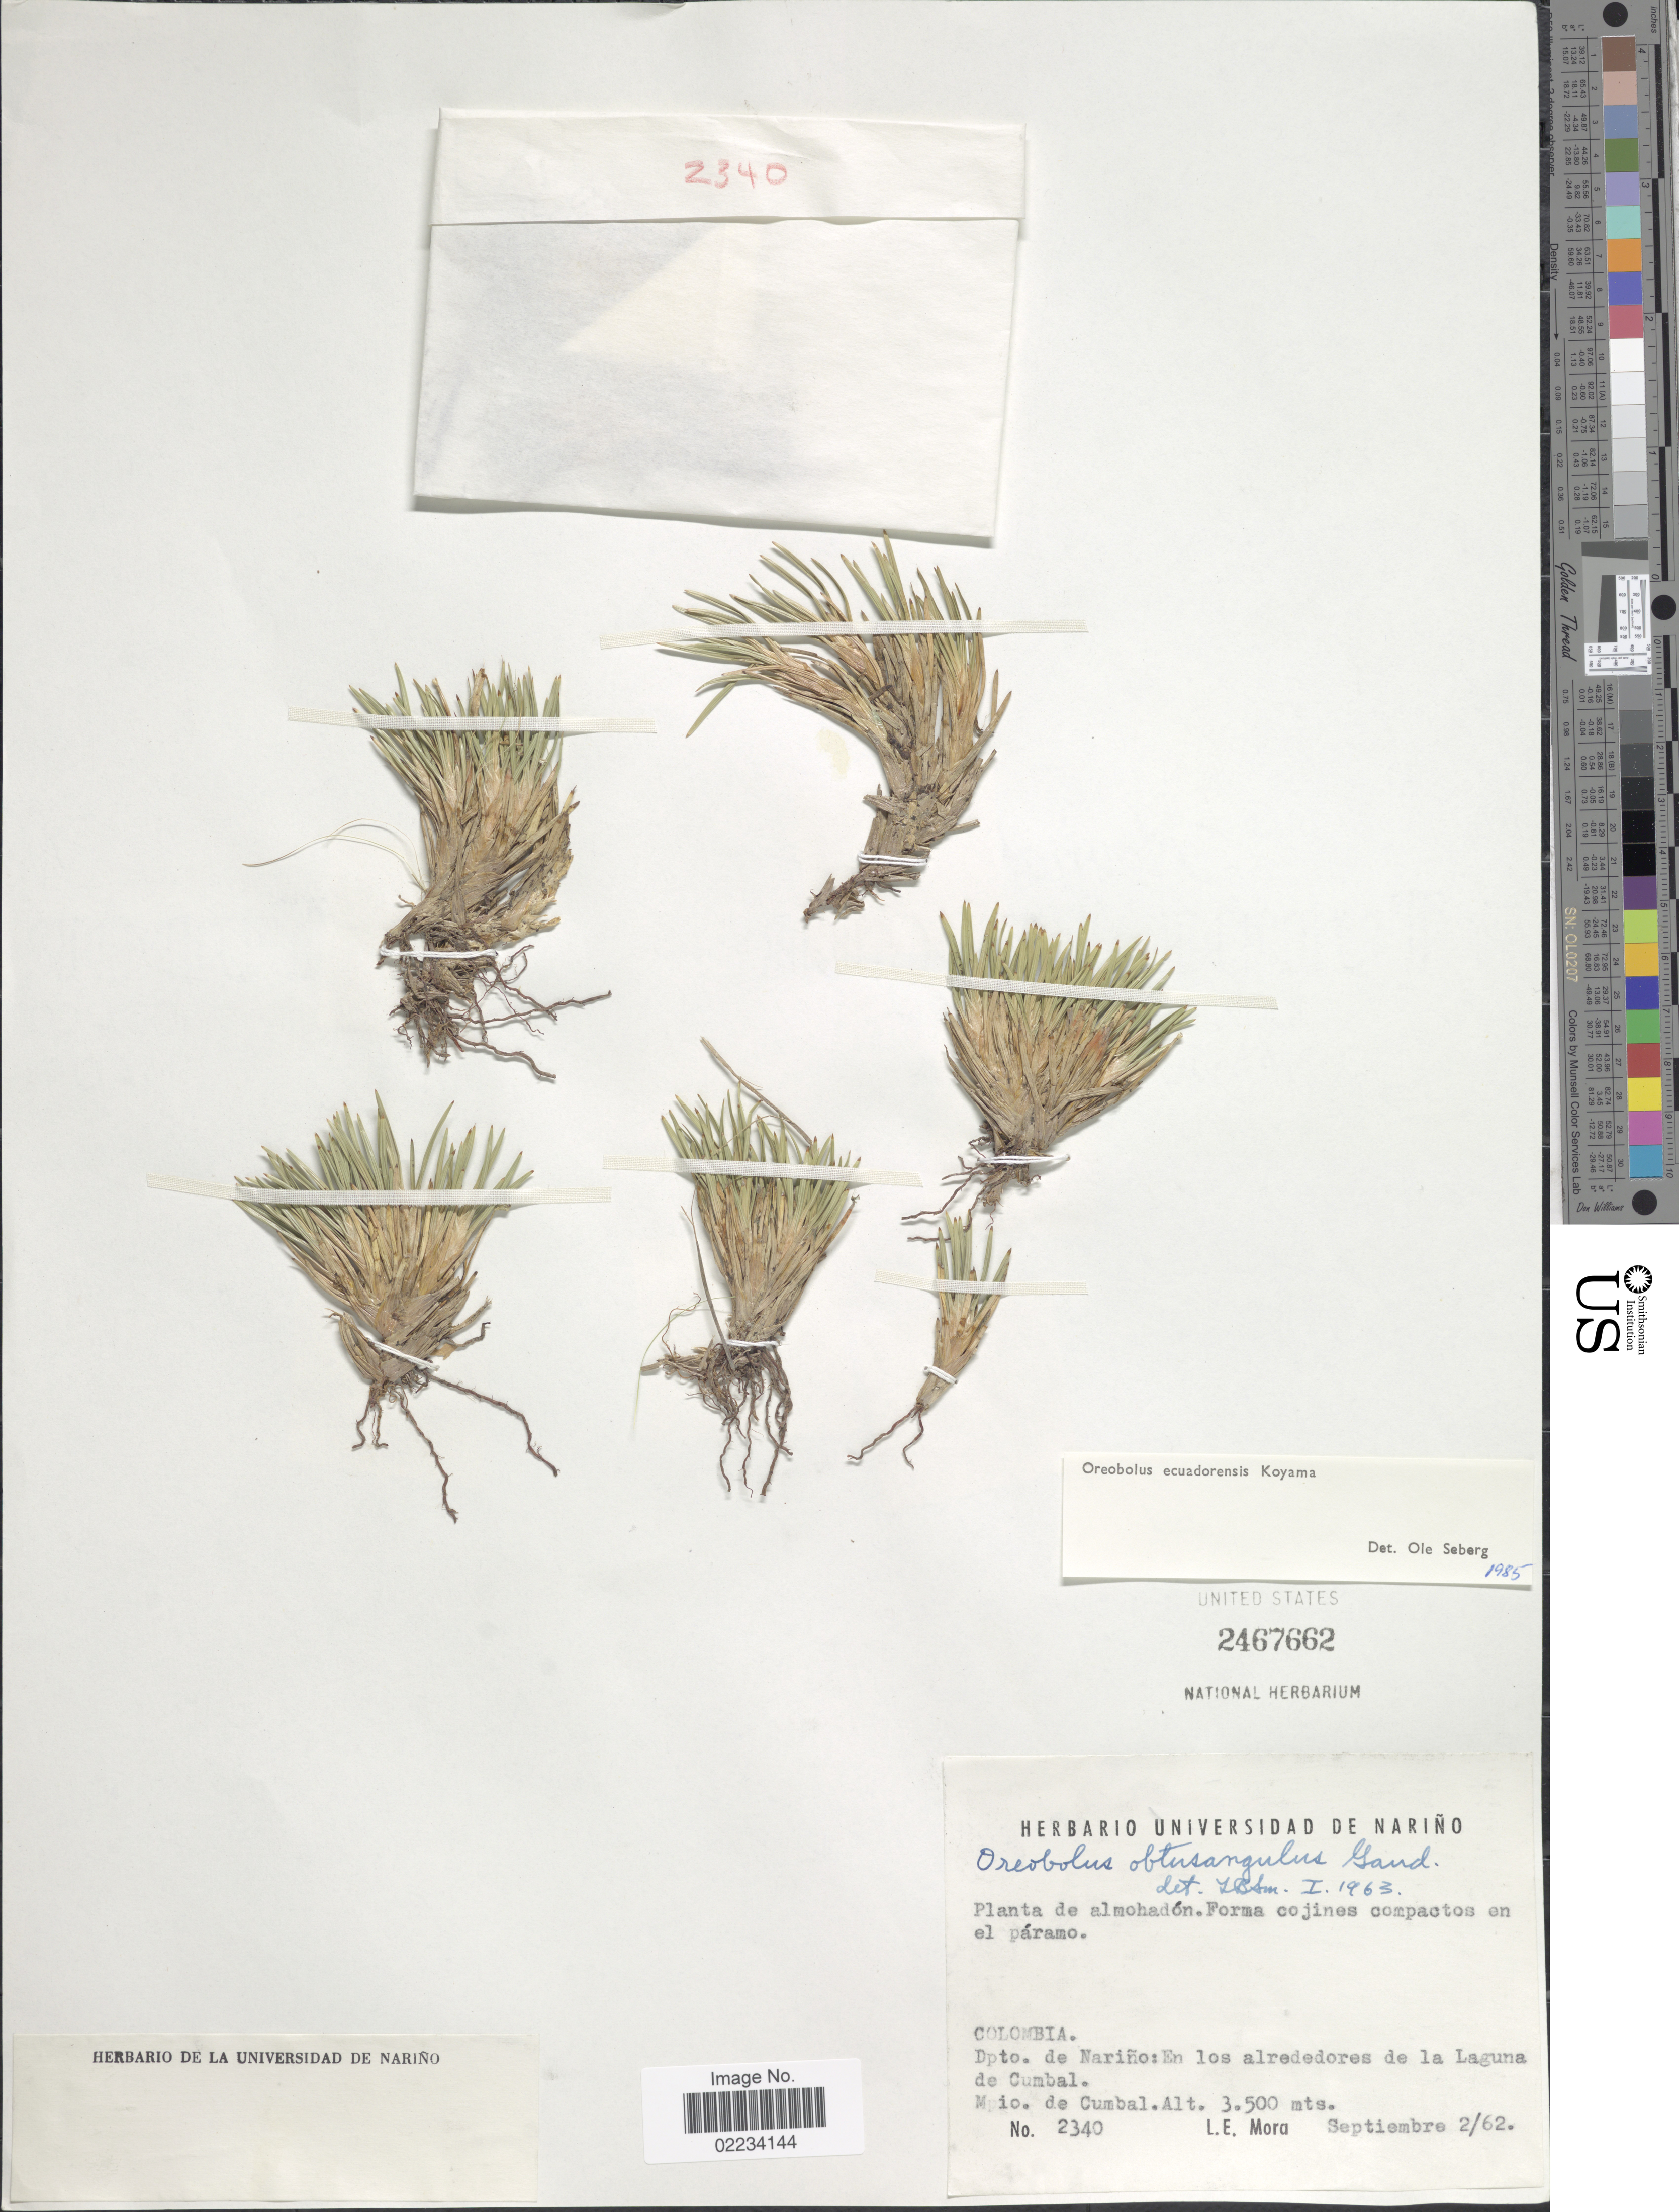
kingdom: Plantae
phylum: Tracheophyta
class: Liliopsida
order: Poales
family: Cyperaceae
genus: Oreobolus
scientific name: Oreobolus ecuadorensis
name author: T. Koyama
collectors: L. Mora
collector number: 2340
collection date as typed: Transcribed d/m/y: 2/9/62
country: Colombia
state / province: Nariño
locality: Dpto de Nariño: En los alrededores de la Laguna de Cumbal. Mpio de Cumbal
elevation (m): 3500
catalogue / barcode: US 2467662